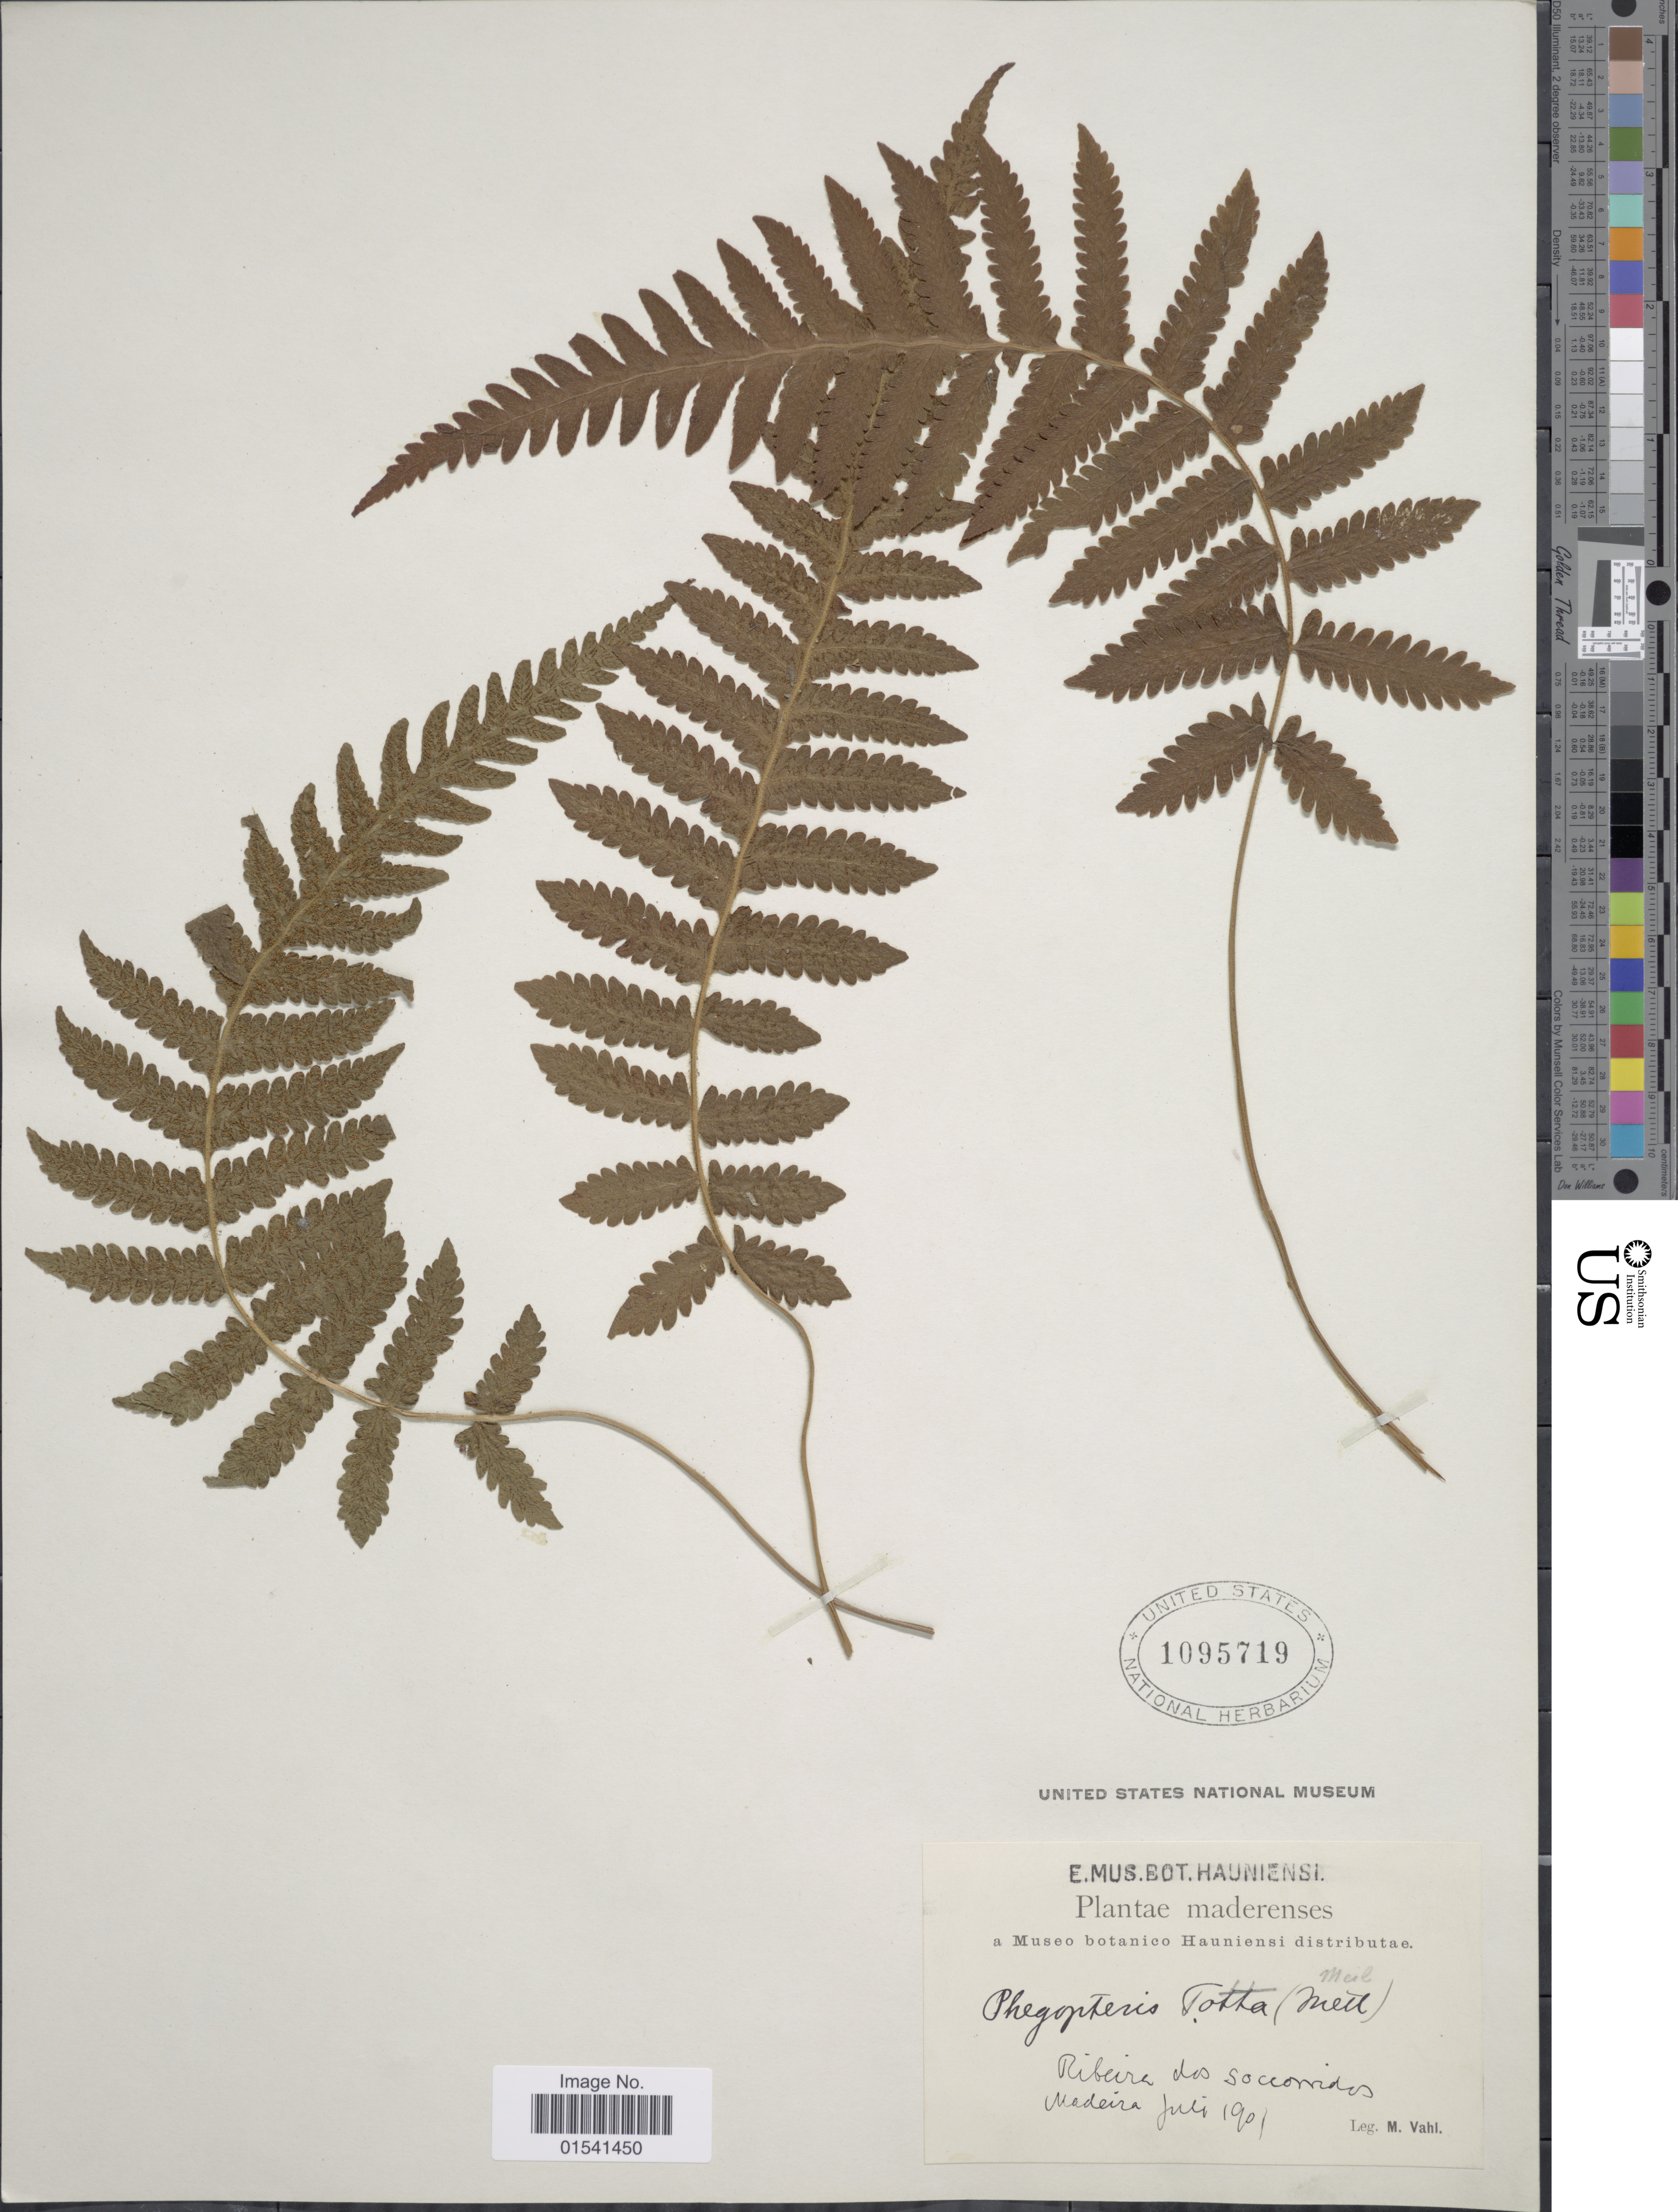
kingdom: Plantae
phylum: Tracheophyta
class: Polypodiopsida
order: Polypodiales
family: Thelypteridaceae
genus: Stegnogramma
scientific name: Stegnogramma pozoi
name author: (Lag.) K. Iwats.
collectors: M. Vahl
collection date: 1901-07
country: Portugal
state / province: Madeira (Aut. Reg.)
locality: Maderenses, Ribeira dos [illegible text]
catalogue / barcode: US 1095719